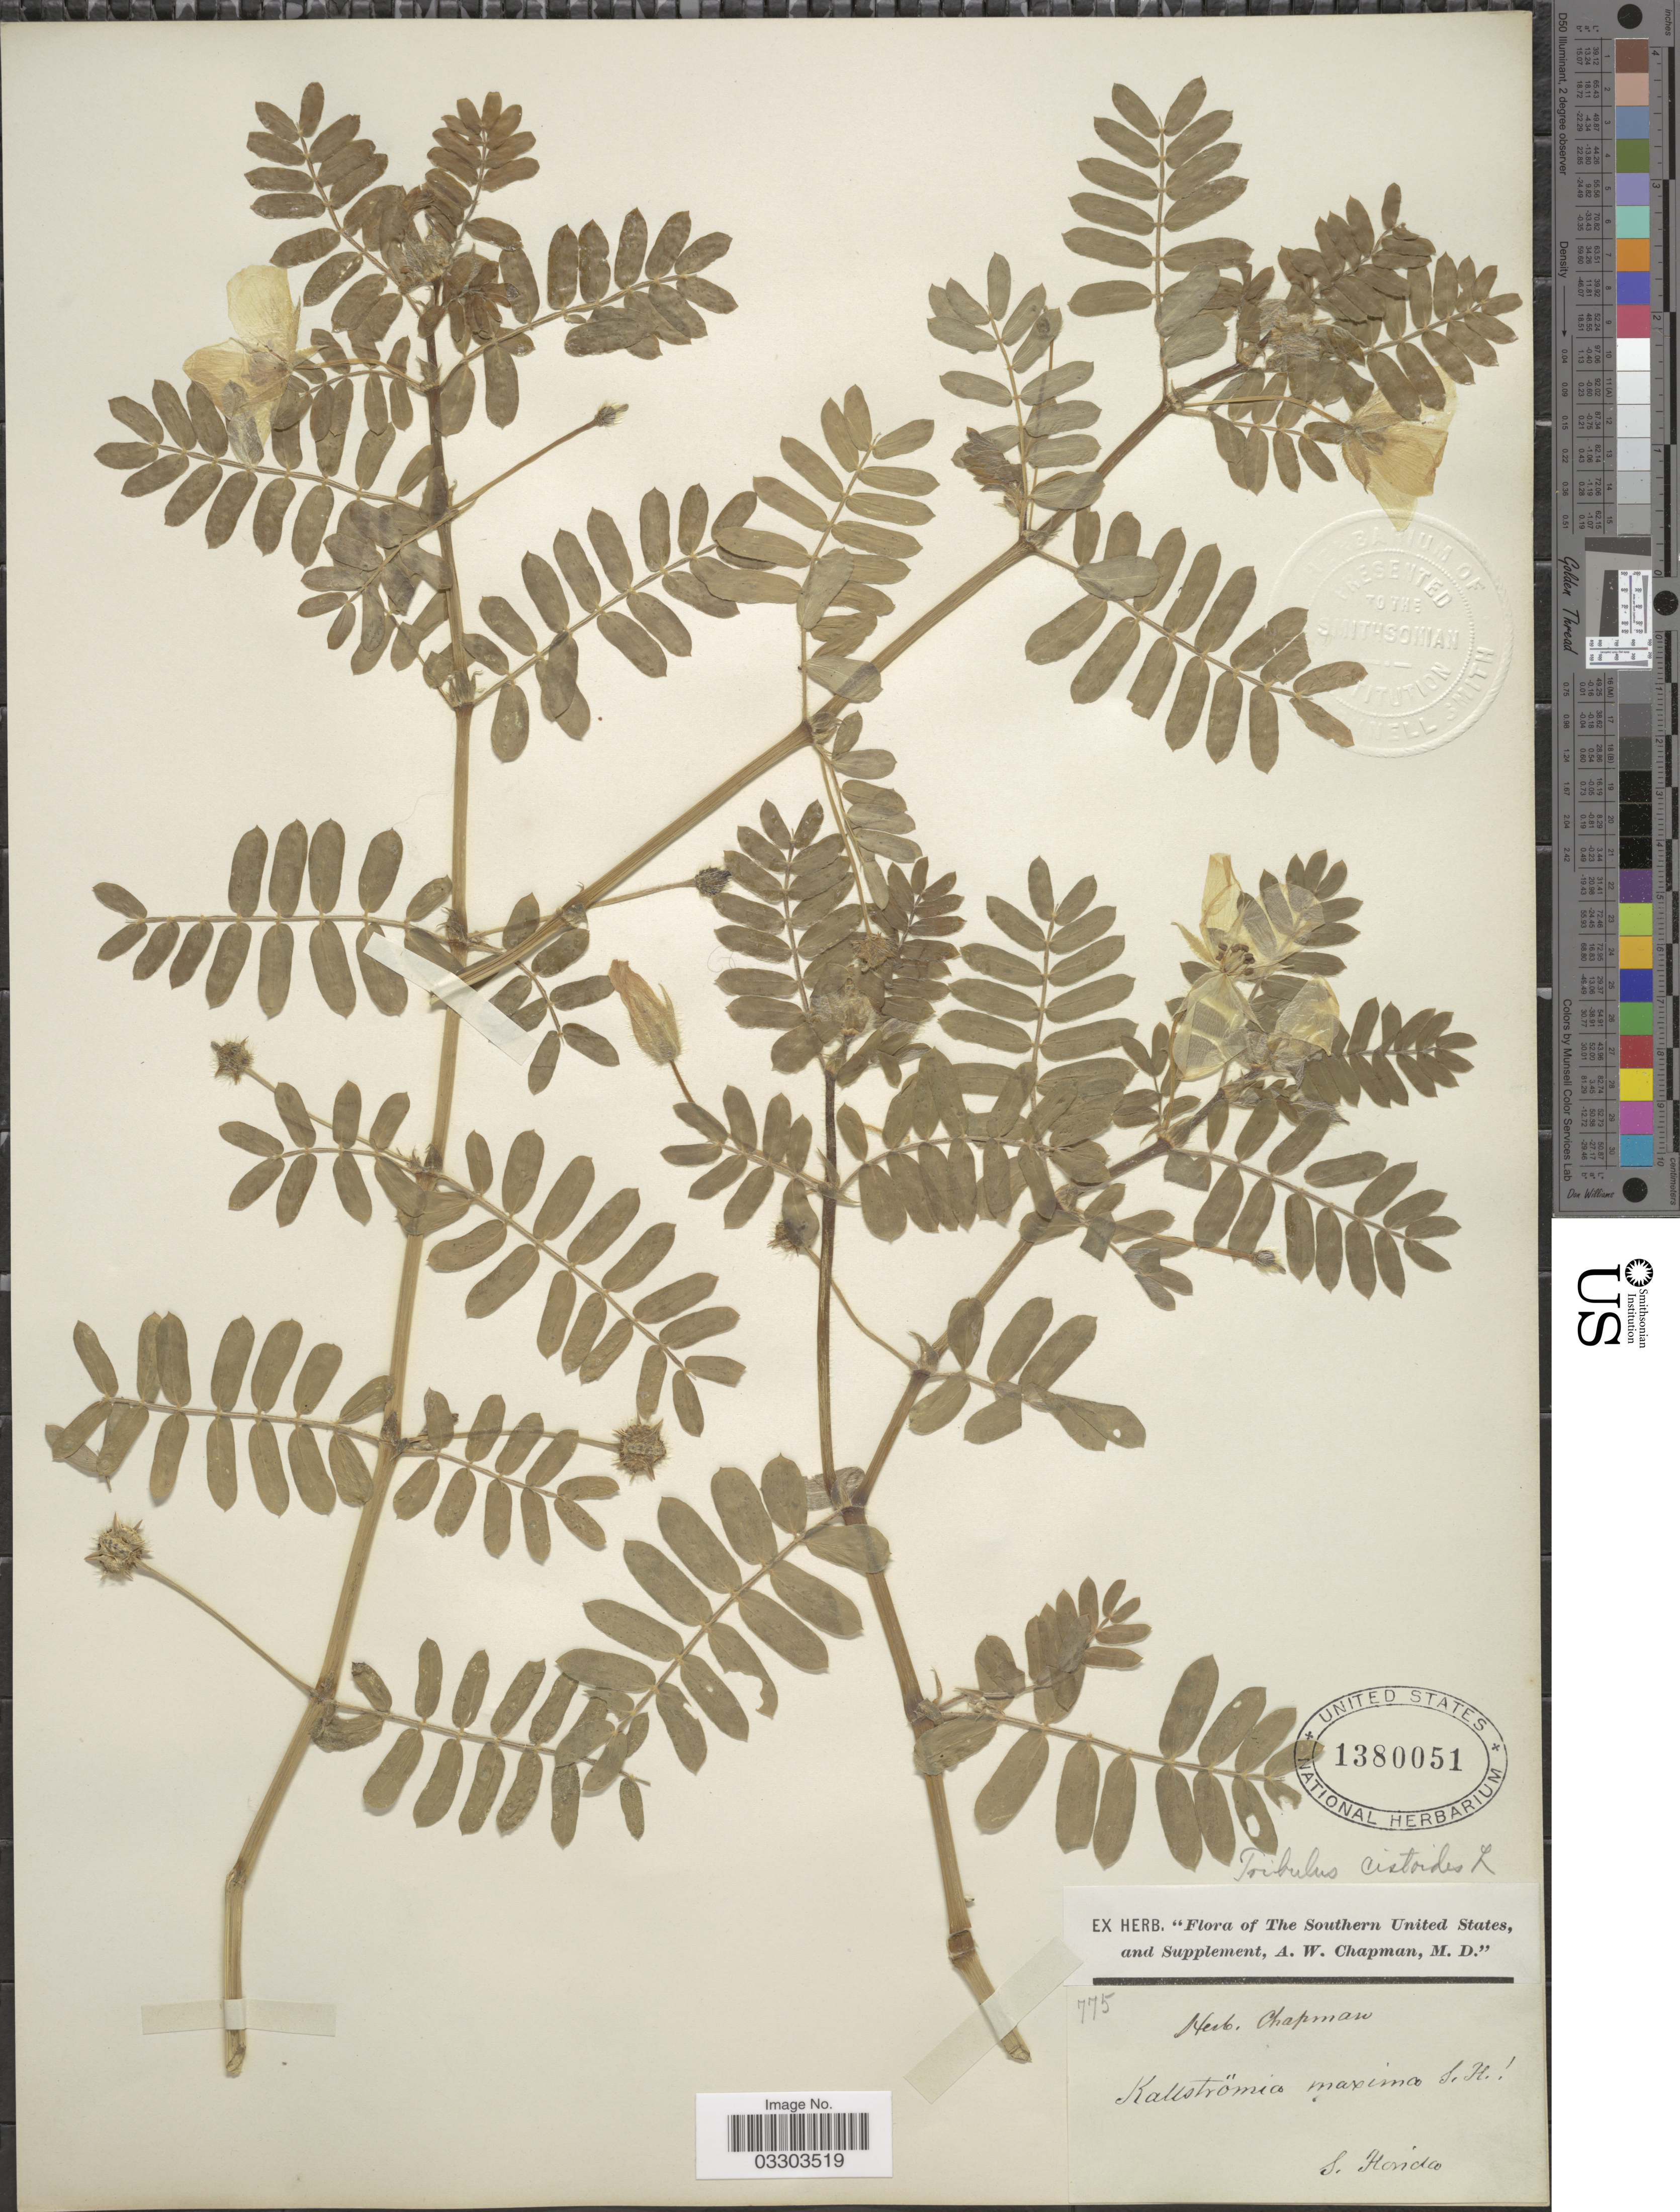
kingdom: Plantae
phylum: Tracheophyta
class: Magnoliopsida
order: Zygophyllales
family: Zygophyllaceae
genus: Tribulus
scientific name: Tribulus cistoides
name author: L.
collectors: ex herb. A.W. Chapman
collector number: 775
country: United States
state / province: Florida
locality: S. Florida.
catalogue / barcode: US 1380051